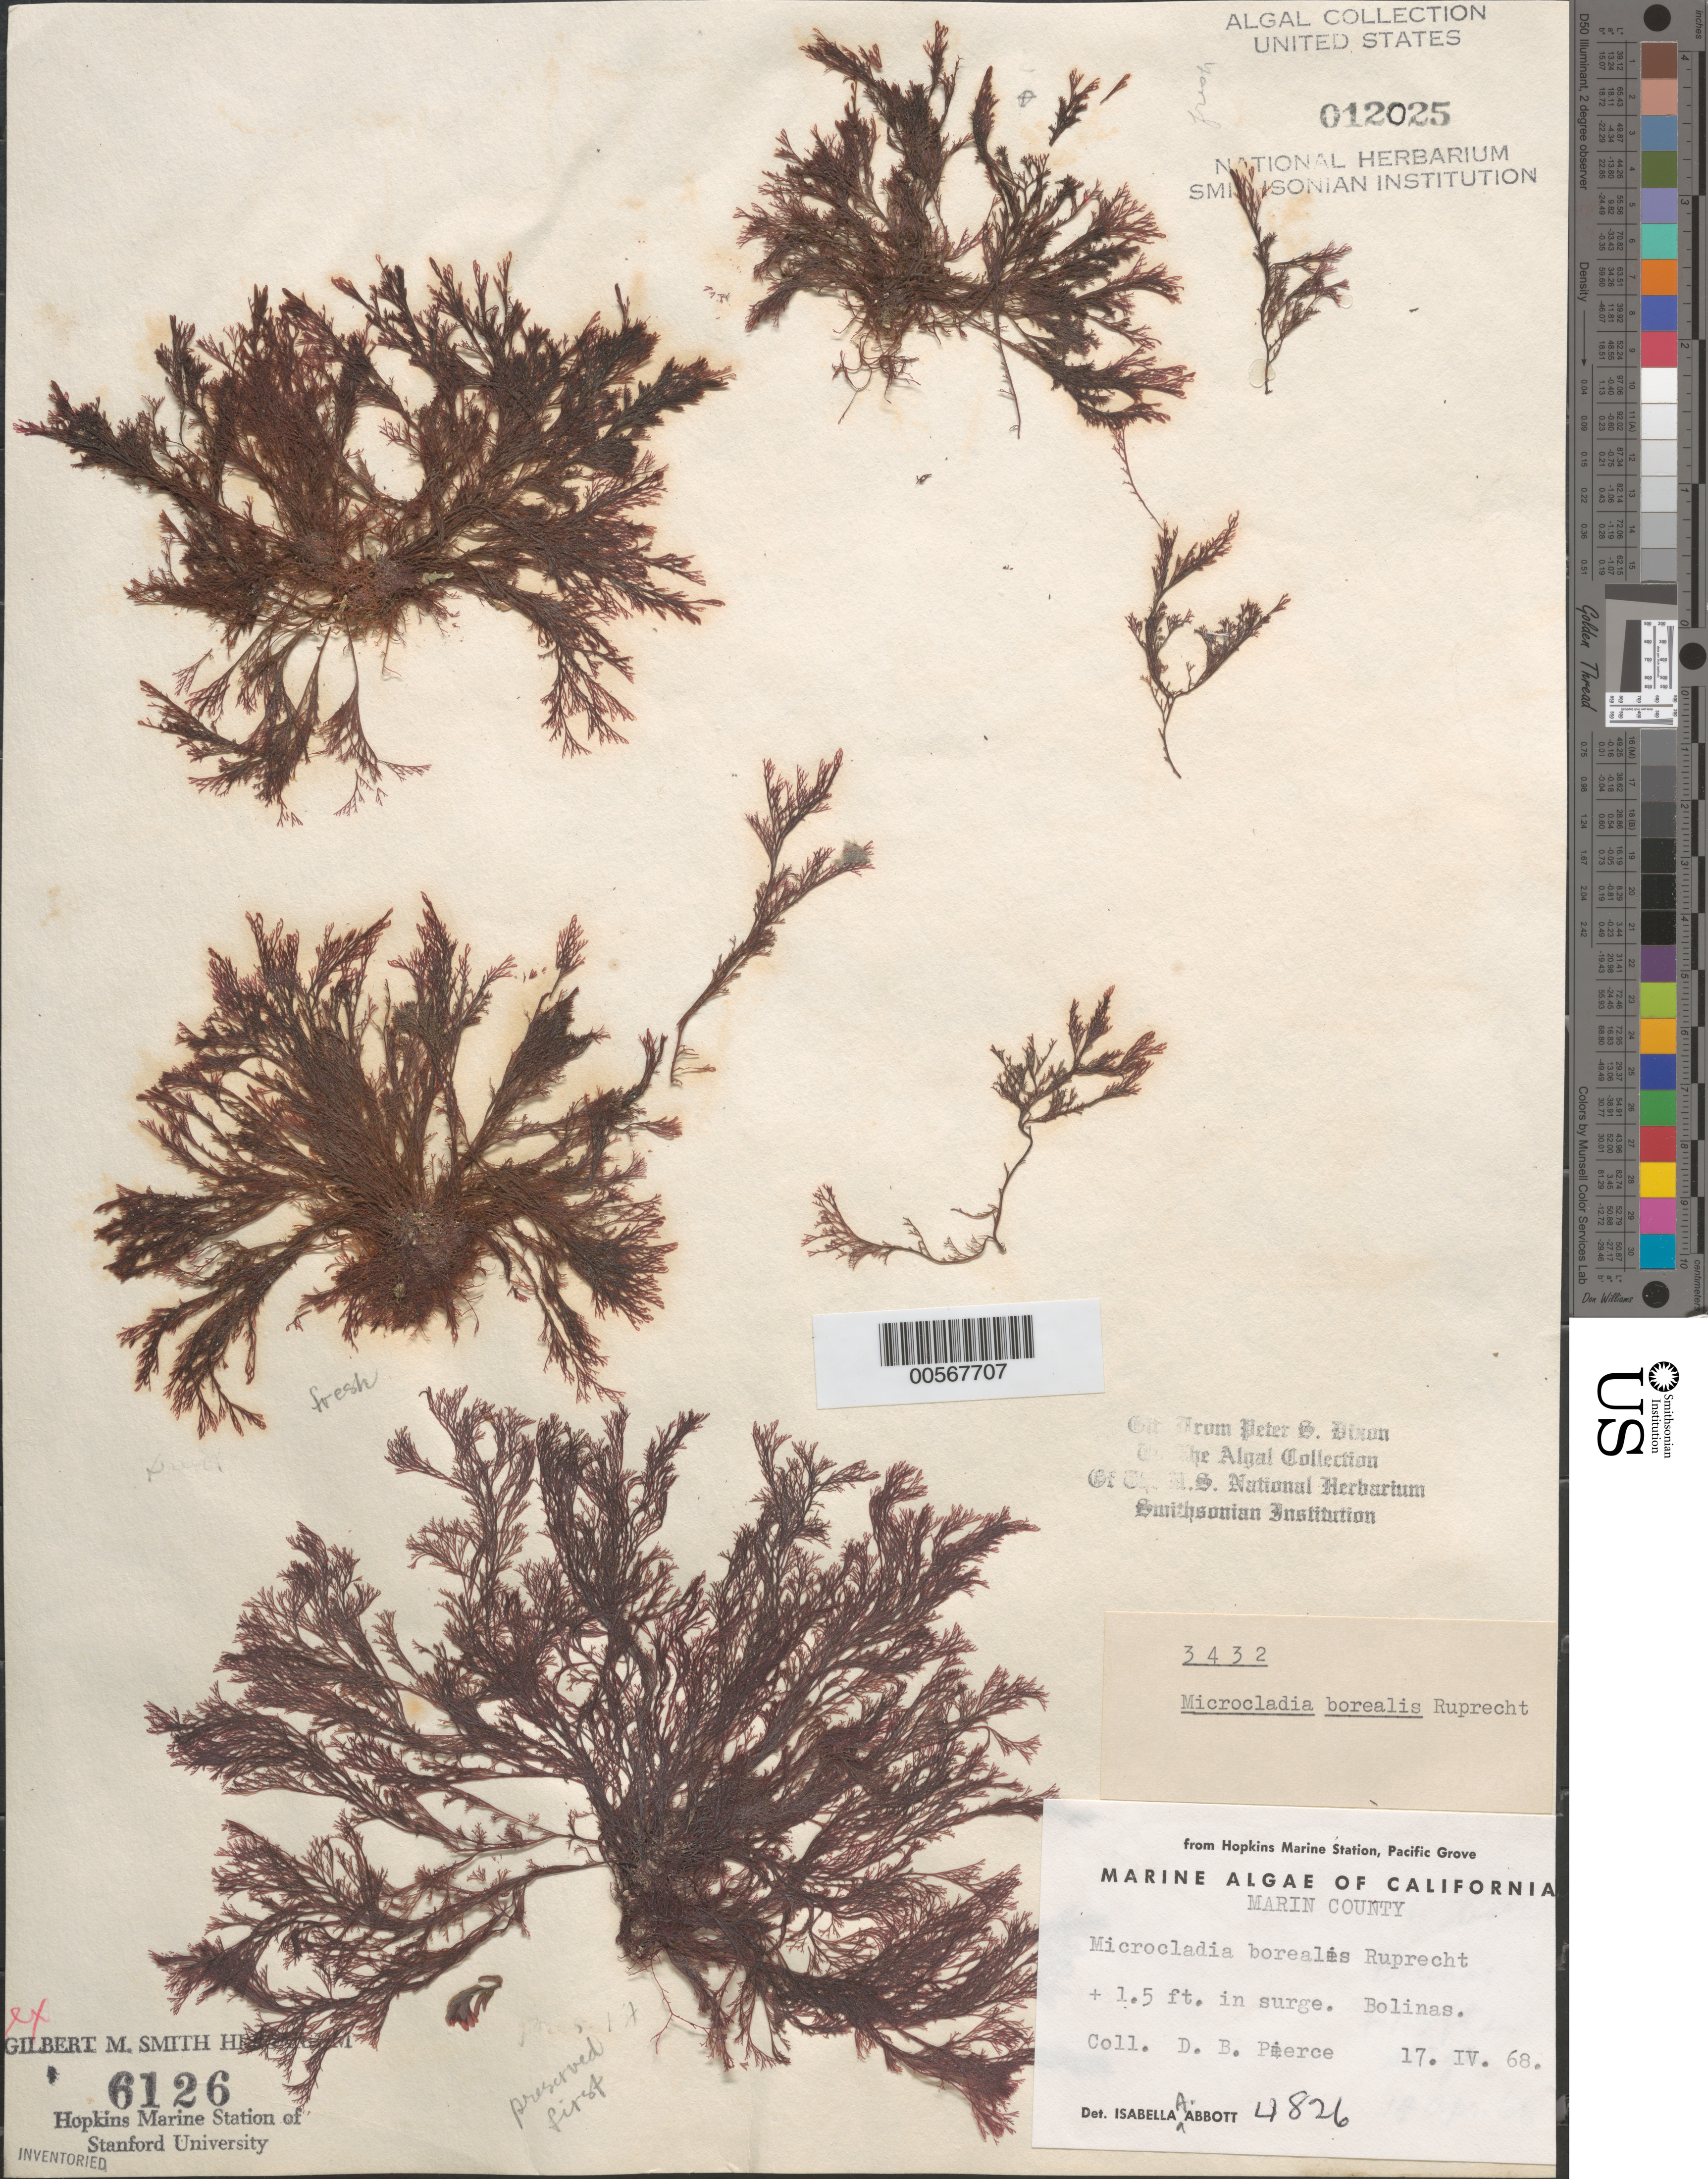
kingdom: Plantae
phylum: Rhodophyta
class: Florideophyceae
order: Ceramiales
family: Ceramiaceae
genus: Microcladia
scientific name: Microcladia borealis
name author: Rupr.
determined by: Abbott, Isabella A.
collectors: D. Pierce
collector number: IAA 4826 & PSD 3432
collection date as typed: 17 Apr 1968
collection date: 1968-04-17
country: United States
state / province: California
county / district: Marin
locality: Bolinas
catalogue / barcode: US 12025